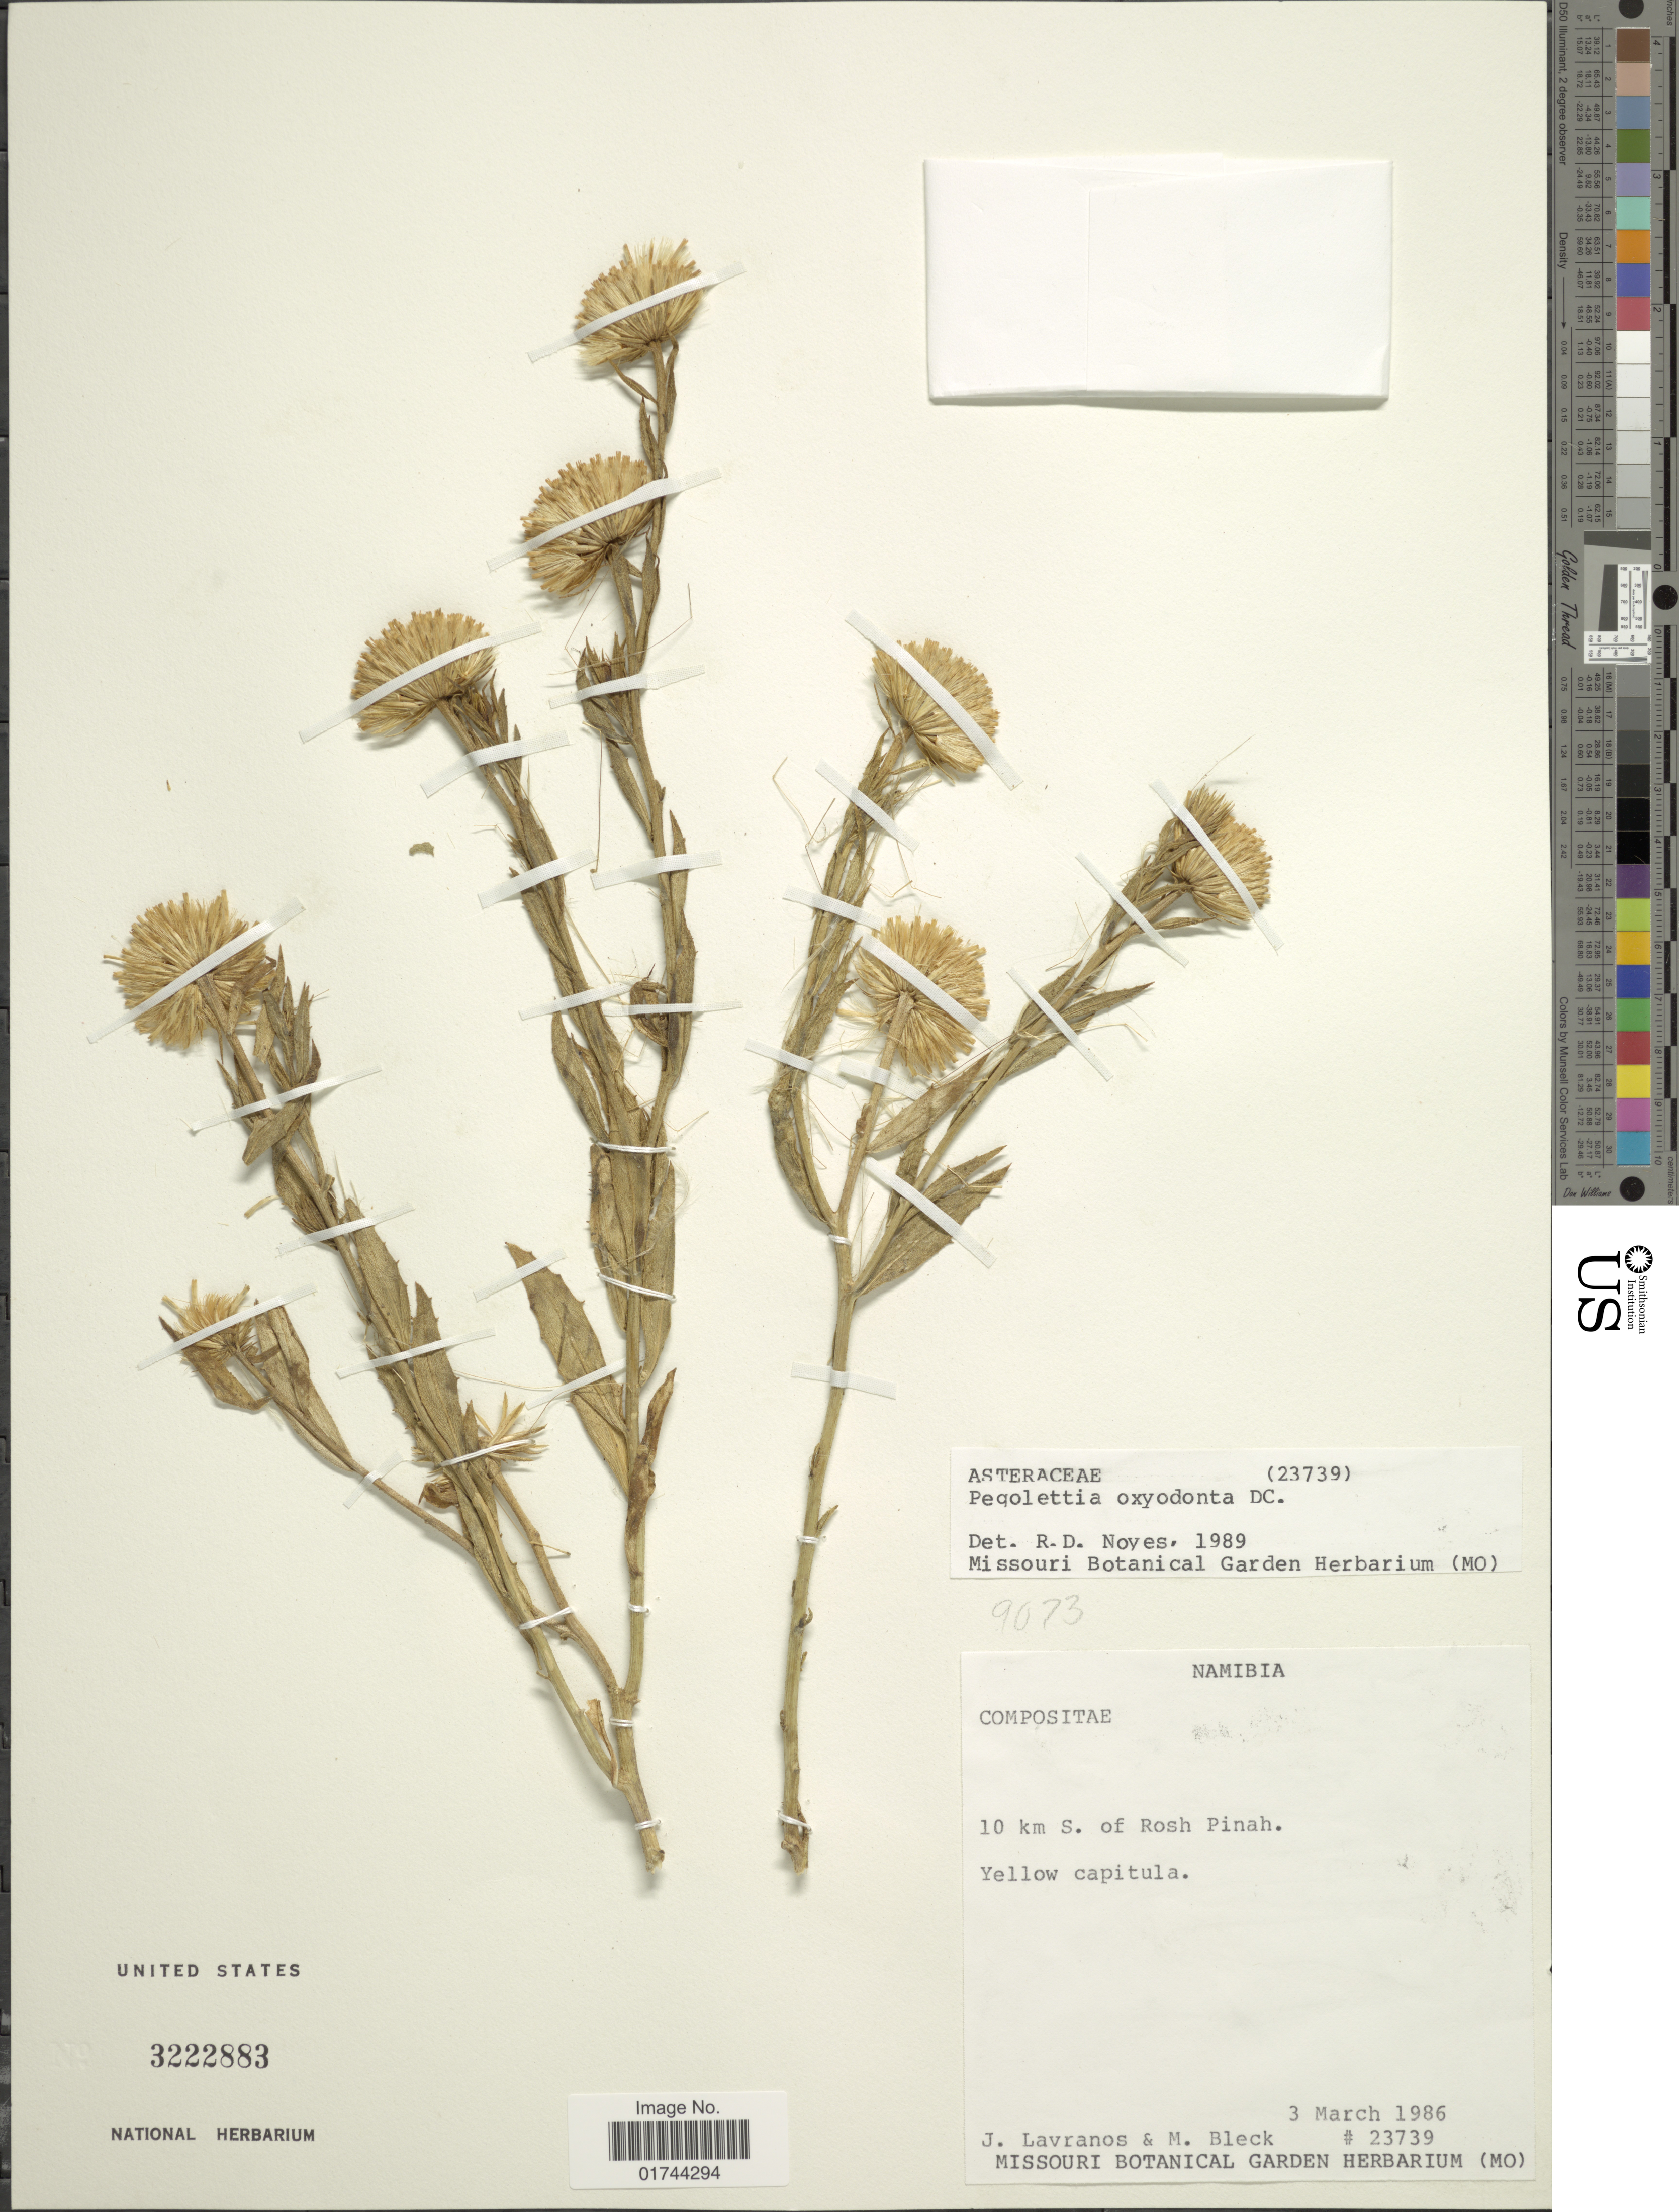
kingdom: Plantae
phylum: Tracheophyta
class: Magnoliopsida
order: Asterales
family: Asteraceae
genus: Pegolettia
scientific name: Pegolettia oxyodonta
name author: DC.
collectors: J. Lavranos & M. Bleck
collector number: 23739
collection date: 1986-03-03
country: Namibia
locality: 10 km S. of Rosh Pinah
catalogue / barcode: US 3222883